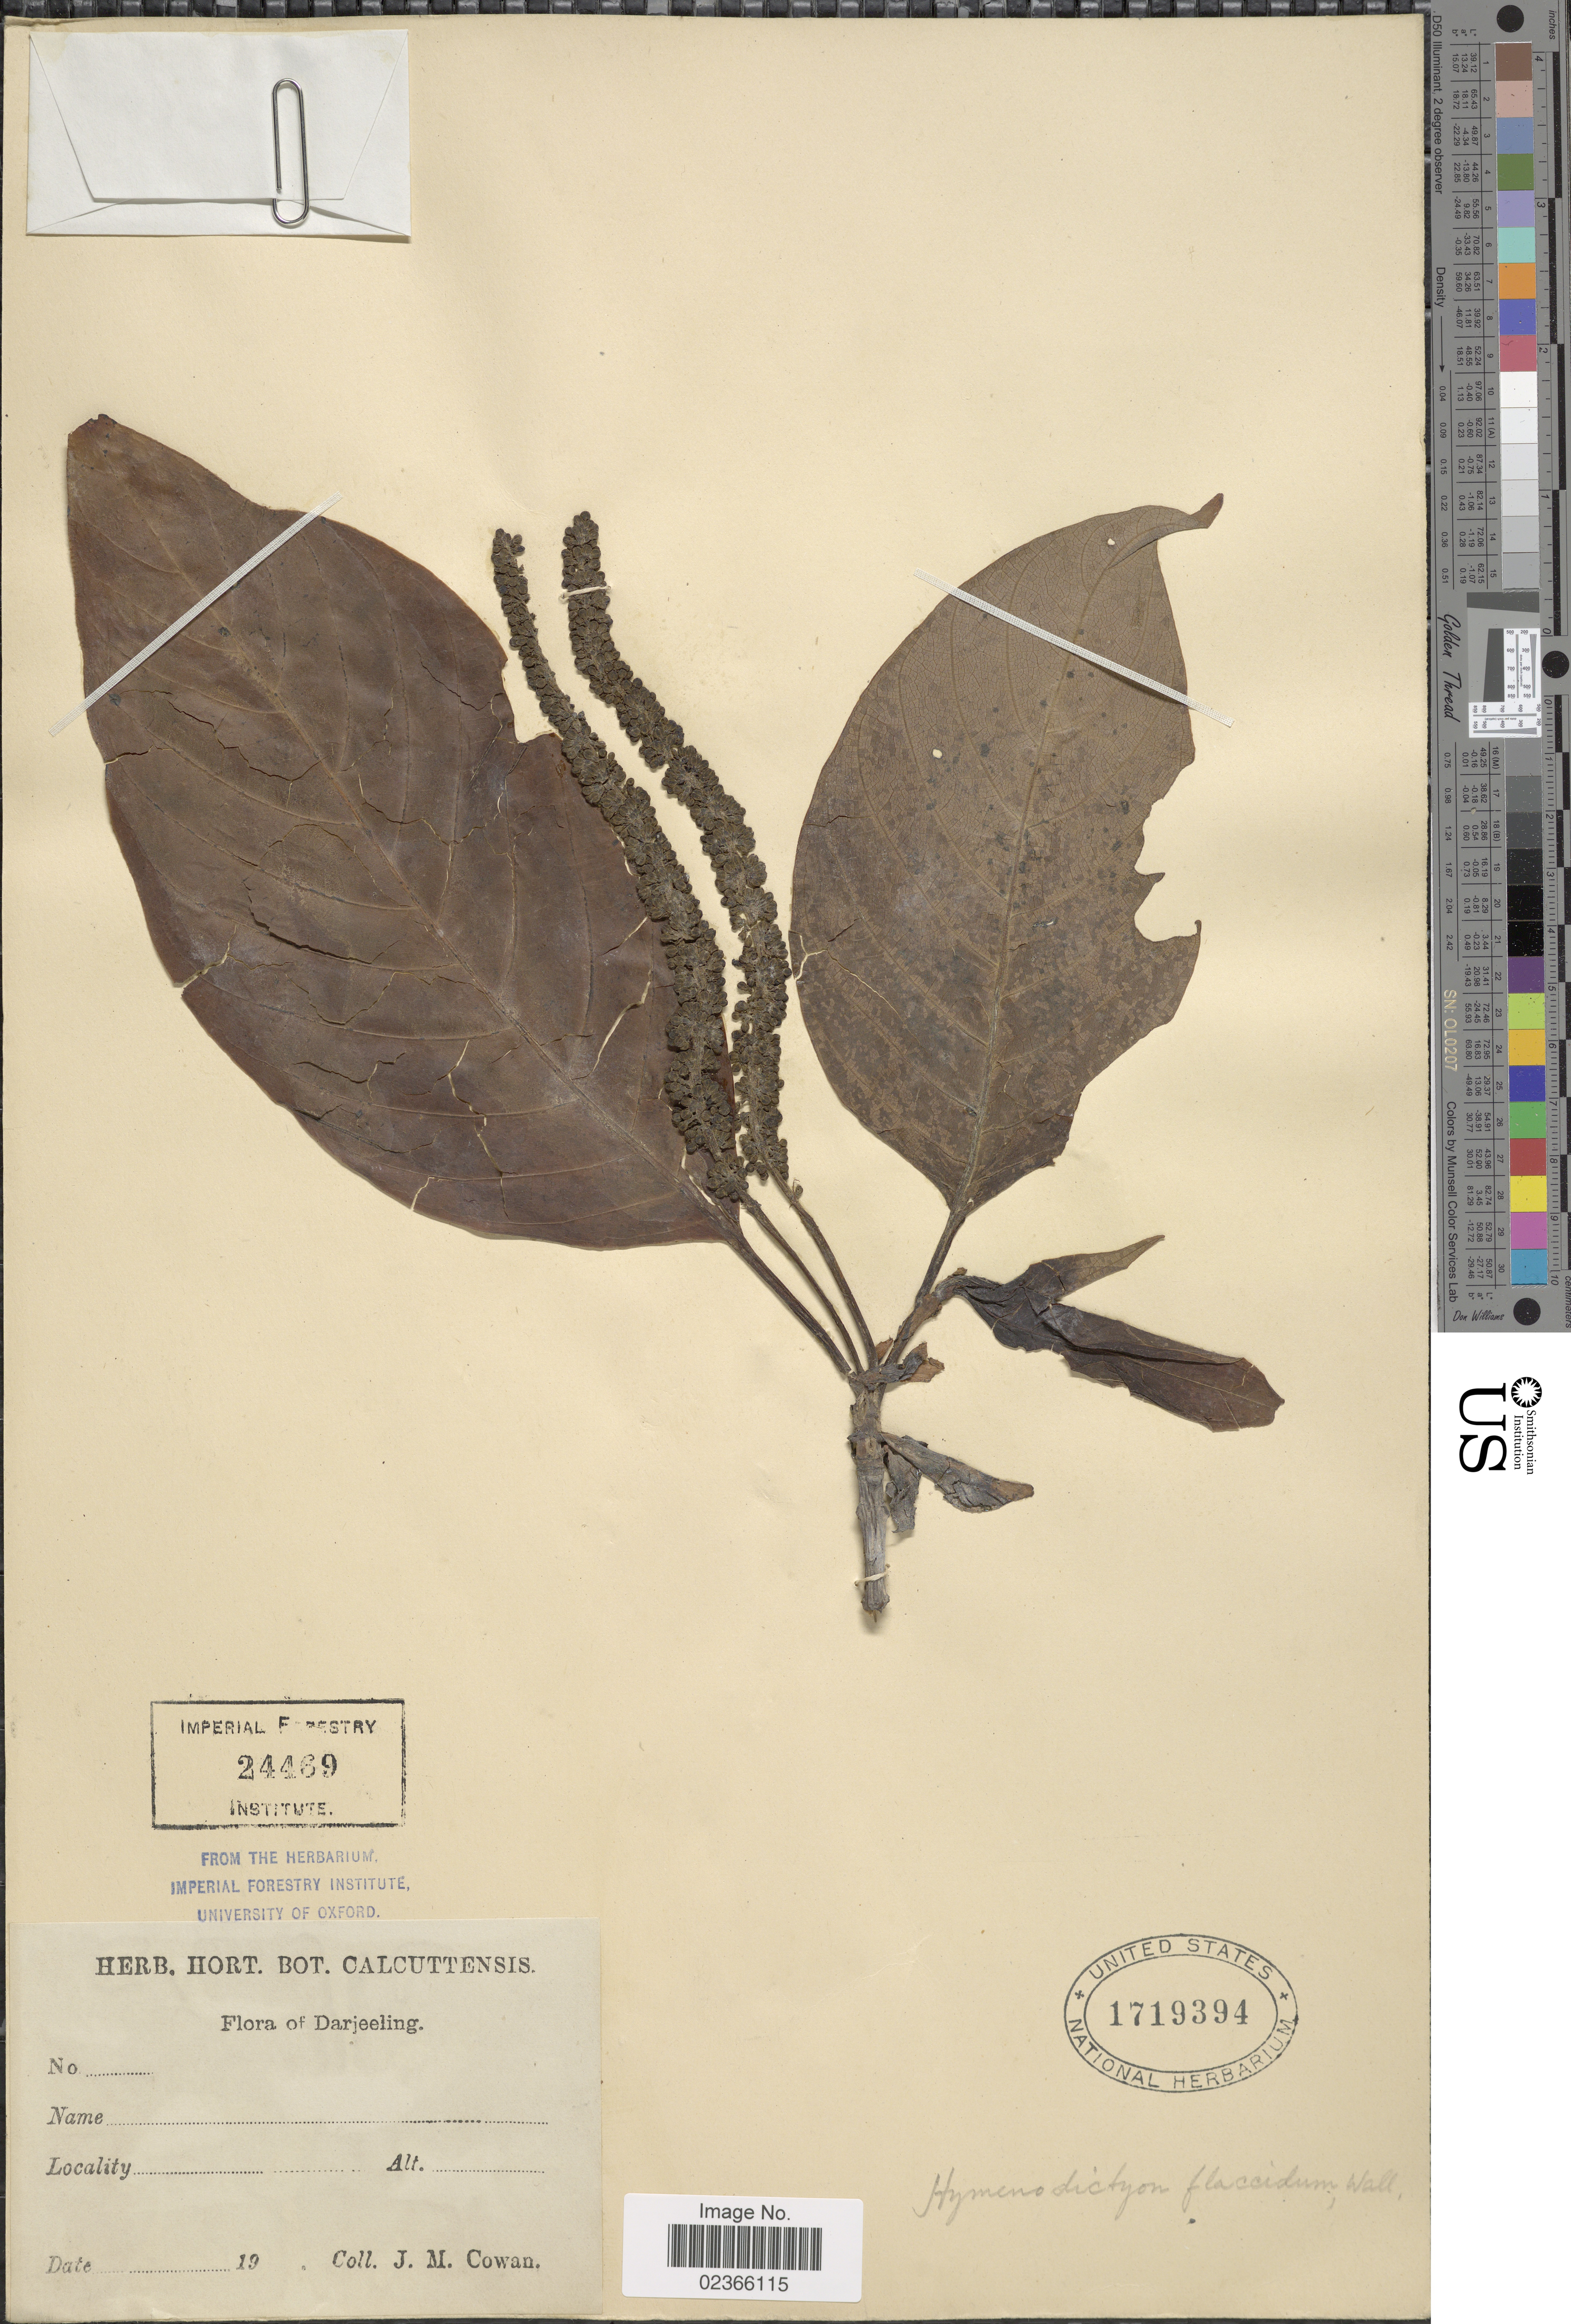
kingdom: Plantae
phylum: Tracheophyta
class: Magnoliopsida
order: Gentianales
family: Rubiaceae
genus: Hymenodictyon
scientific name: Hymenodictyon flaccidum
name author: Wall.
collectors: J. M. Cowan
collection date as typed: Transcribed d/m/y: //19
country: India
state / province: West Bengal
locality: Darjeeling.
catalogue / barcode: US 1719394